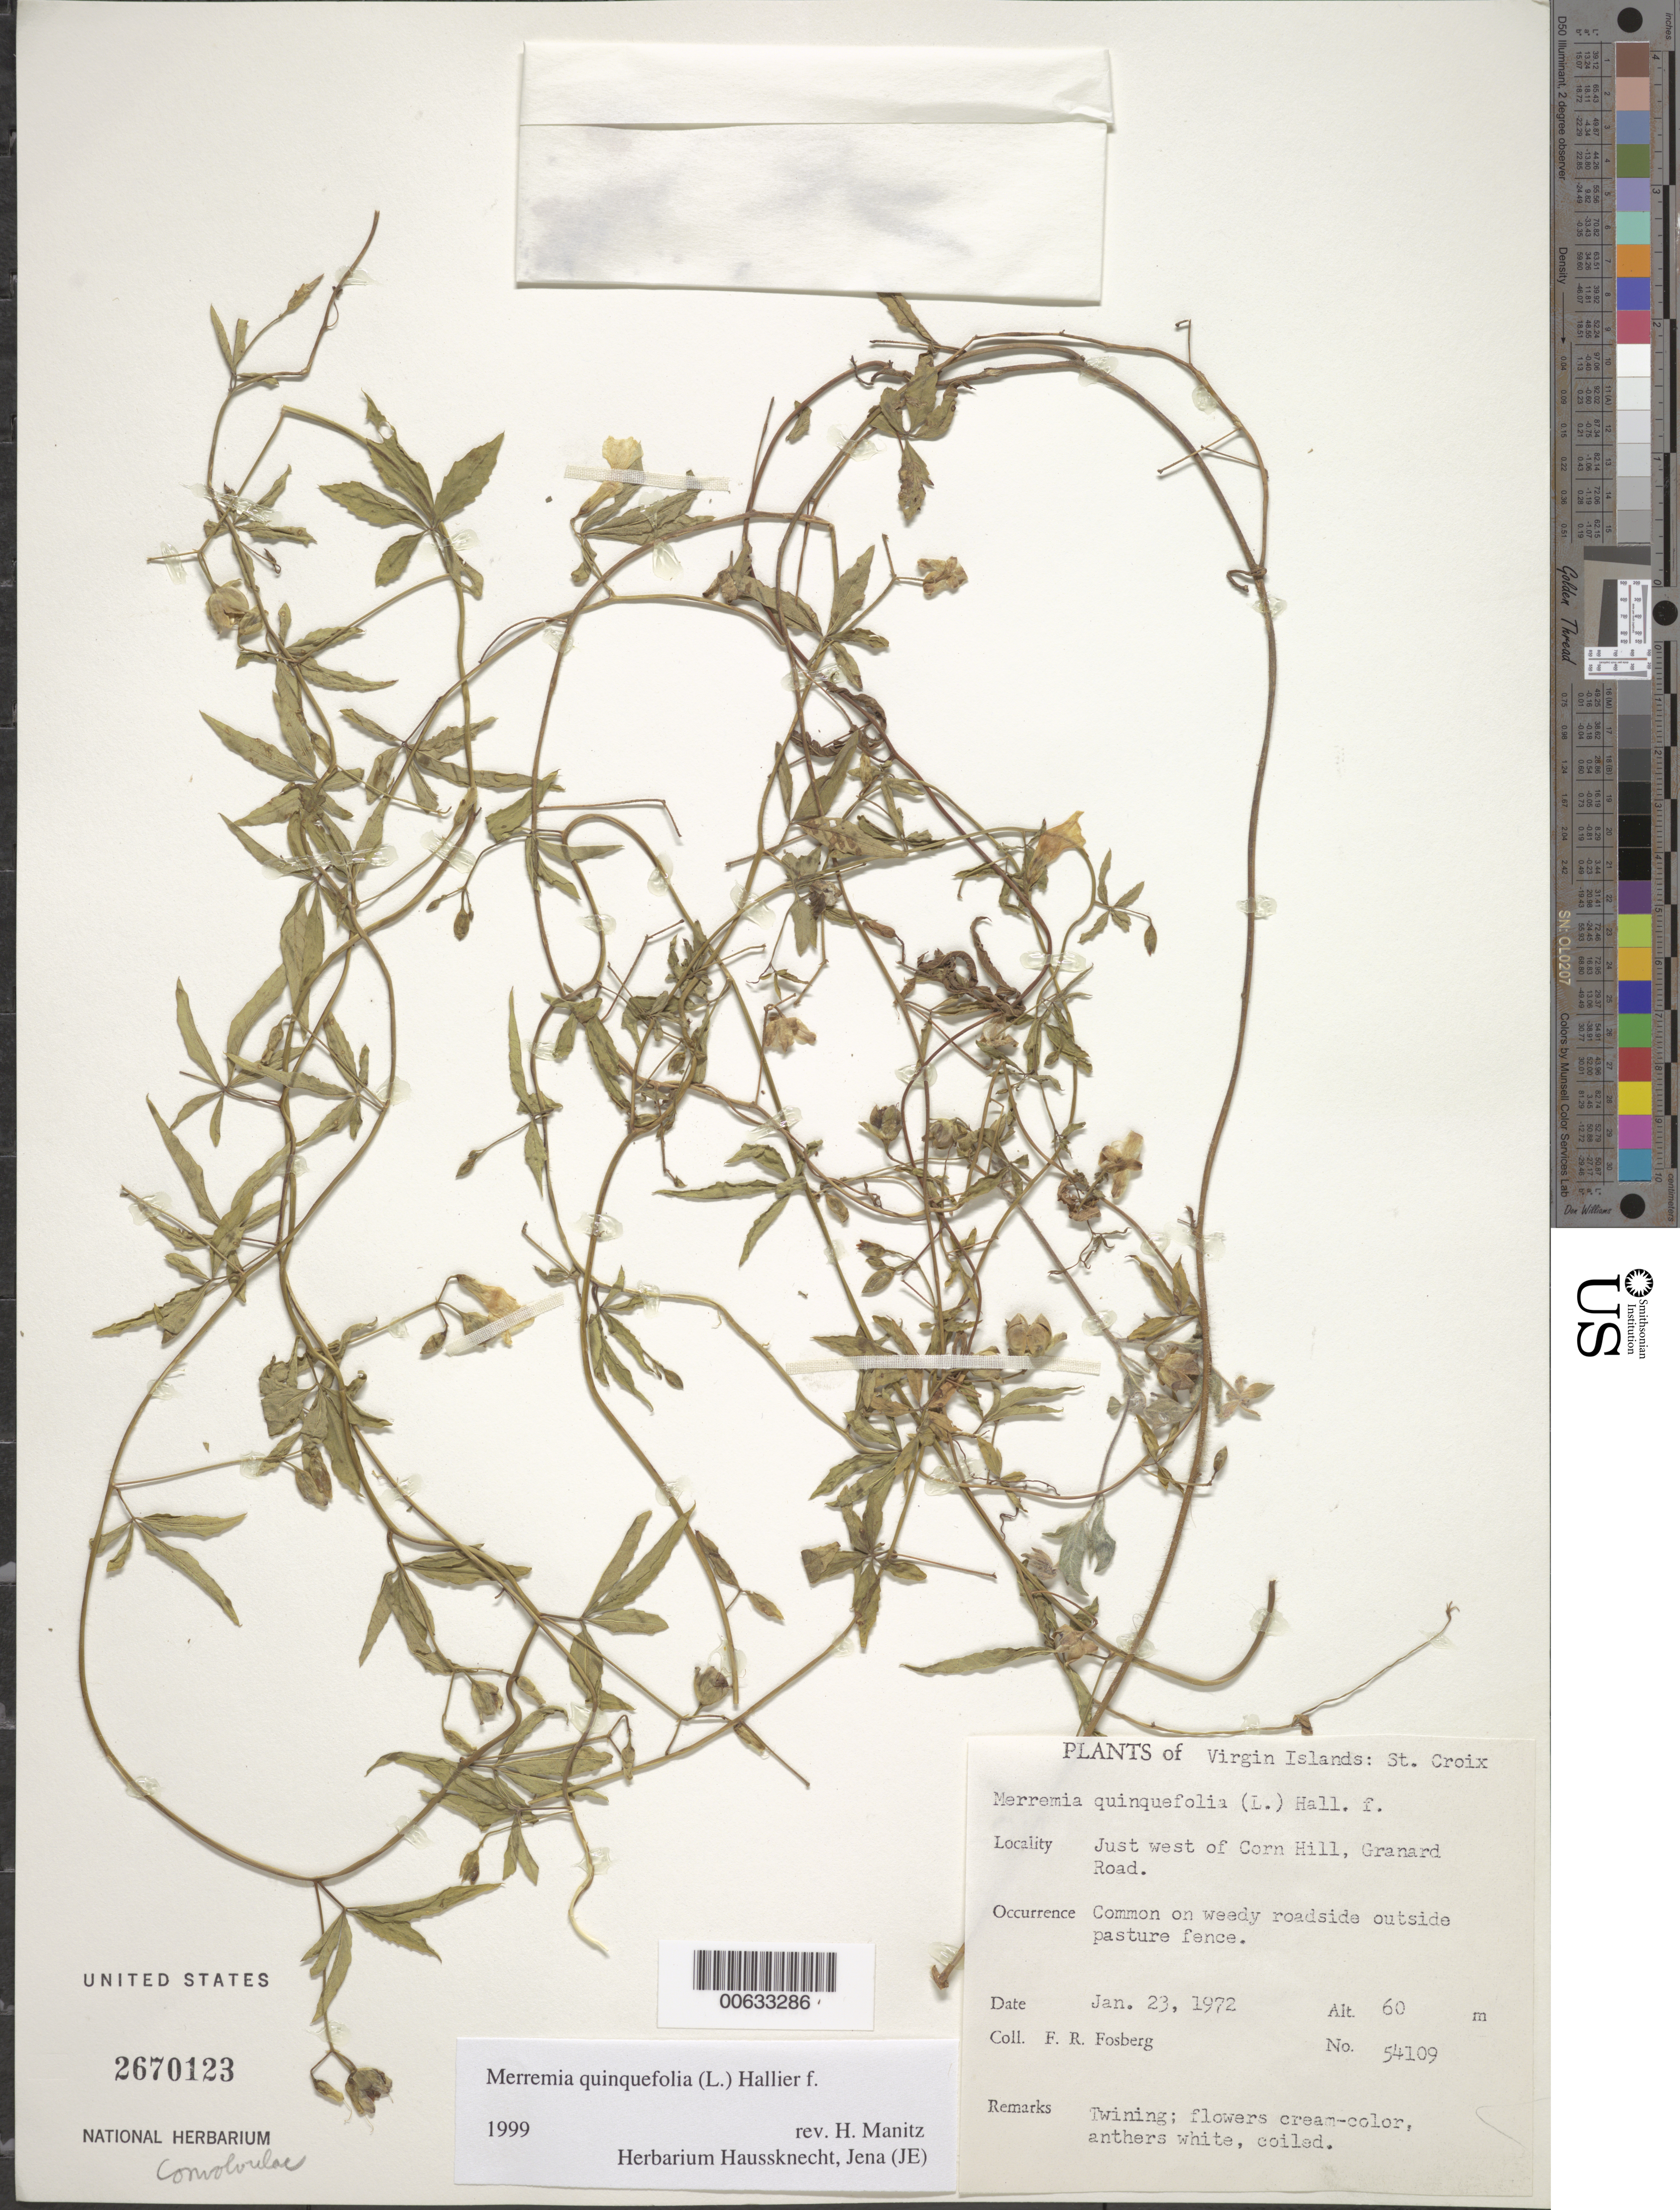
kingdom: Plantae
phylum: Tracheophyta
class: Magnoliopsida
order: Solanales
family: Convolvulaceae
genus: Distimake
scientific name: Distimake quinquefolius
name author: (L.) A. R. Simões & Staples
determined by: Strong, Mark T., (BOT), Smithsonian Institution - National Museum of Natural History (UNITED STATES)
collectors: F. R. Fosberg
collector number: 54109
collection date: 1972-01-23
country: U.S. Virgin Islands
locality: Virgin Island: St. Croix, Just west of Corn Hill, Granard Road.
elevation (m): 60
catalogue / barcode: US 2670123